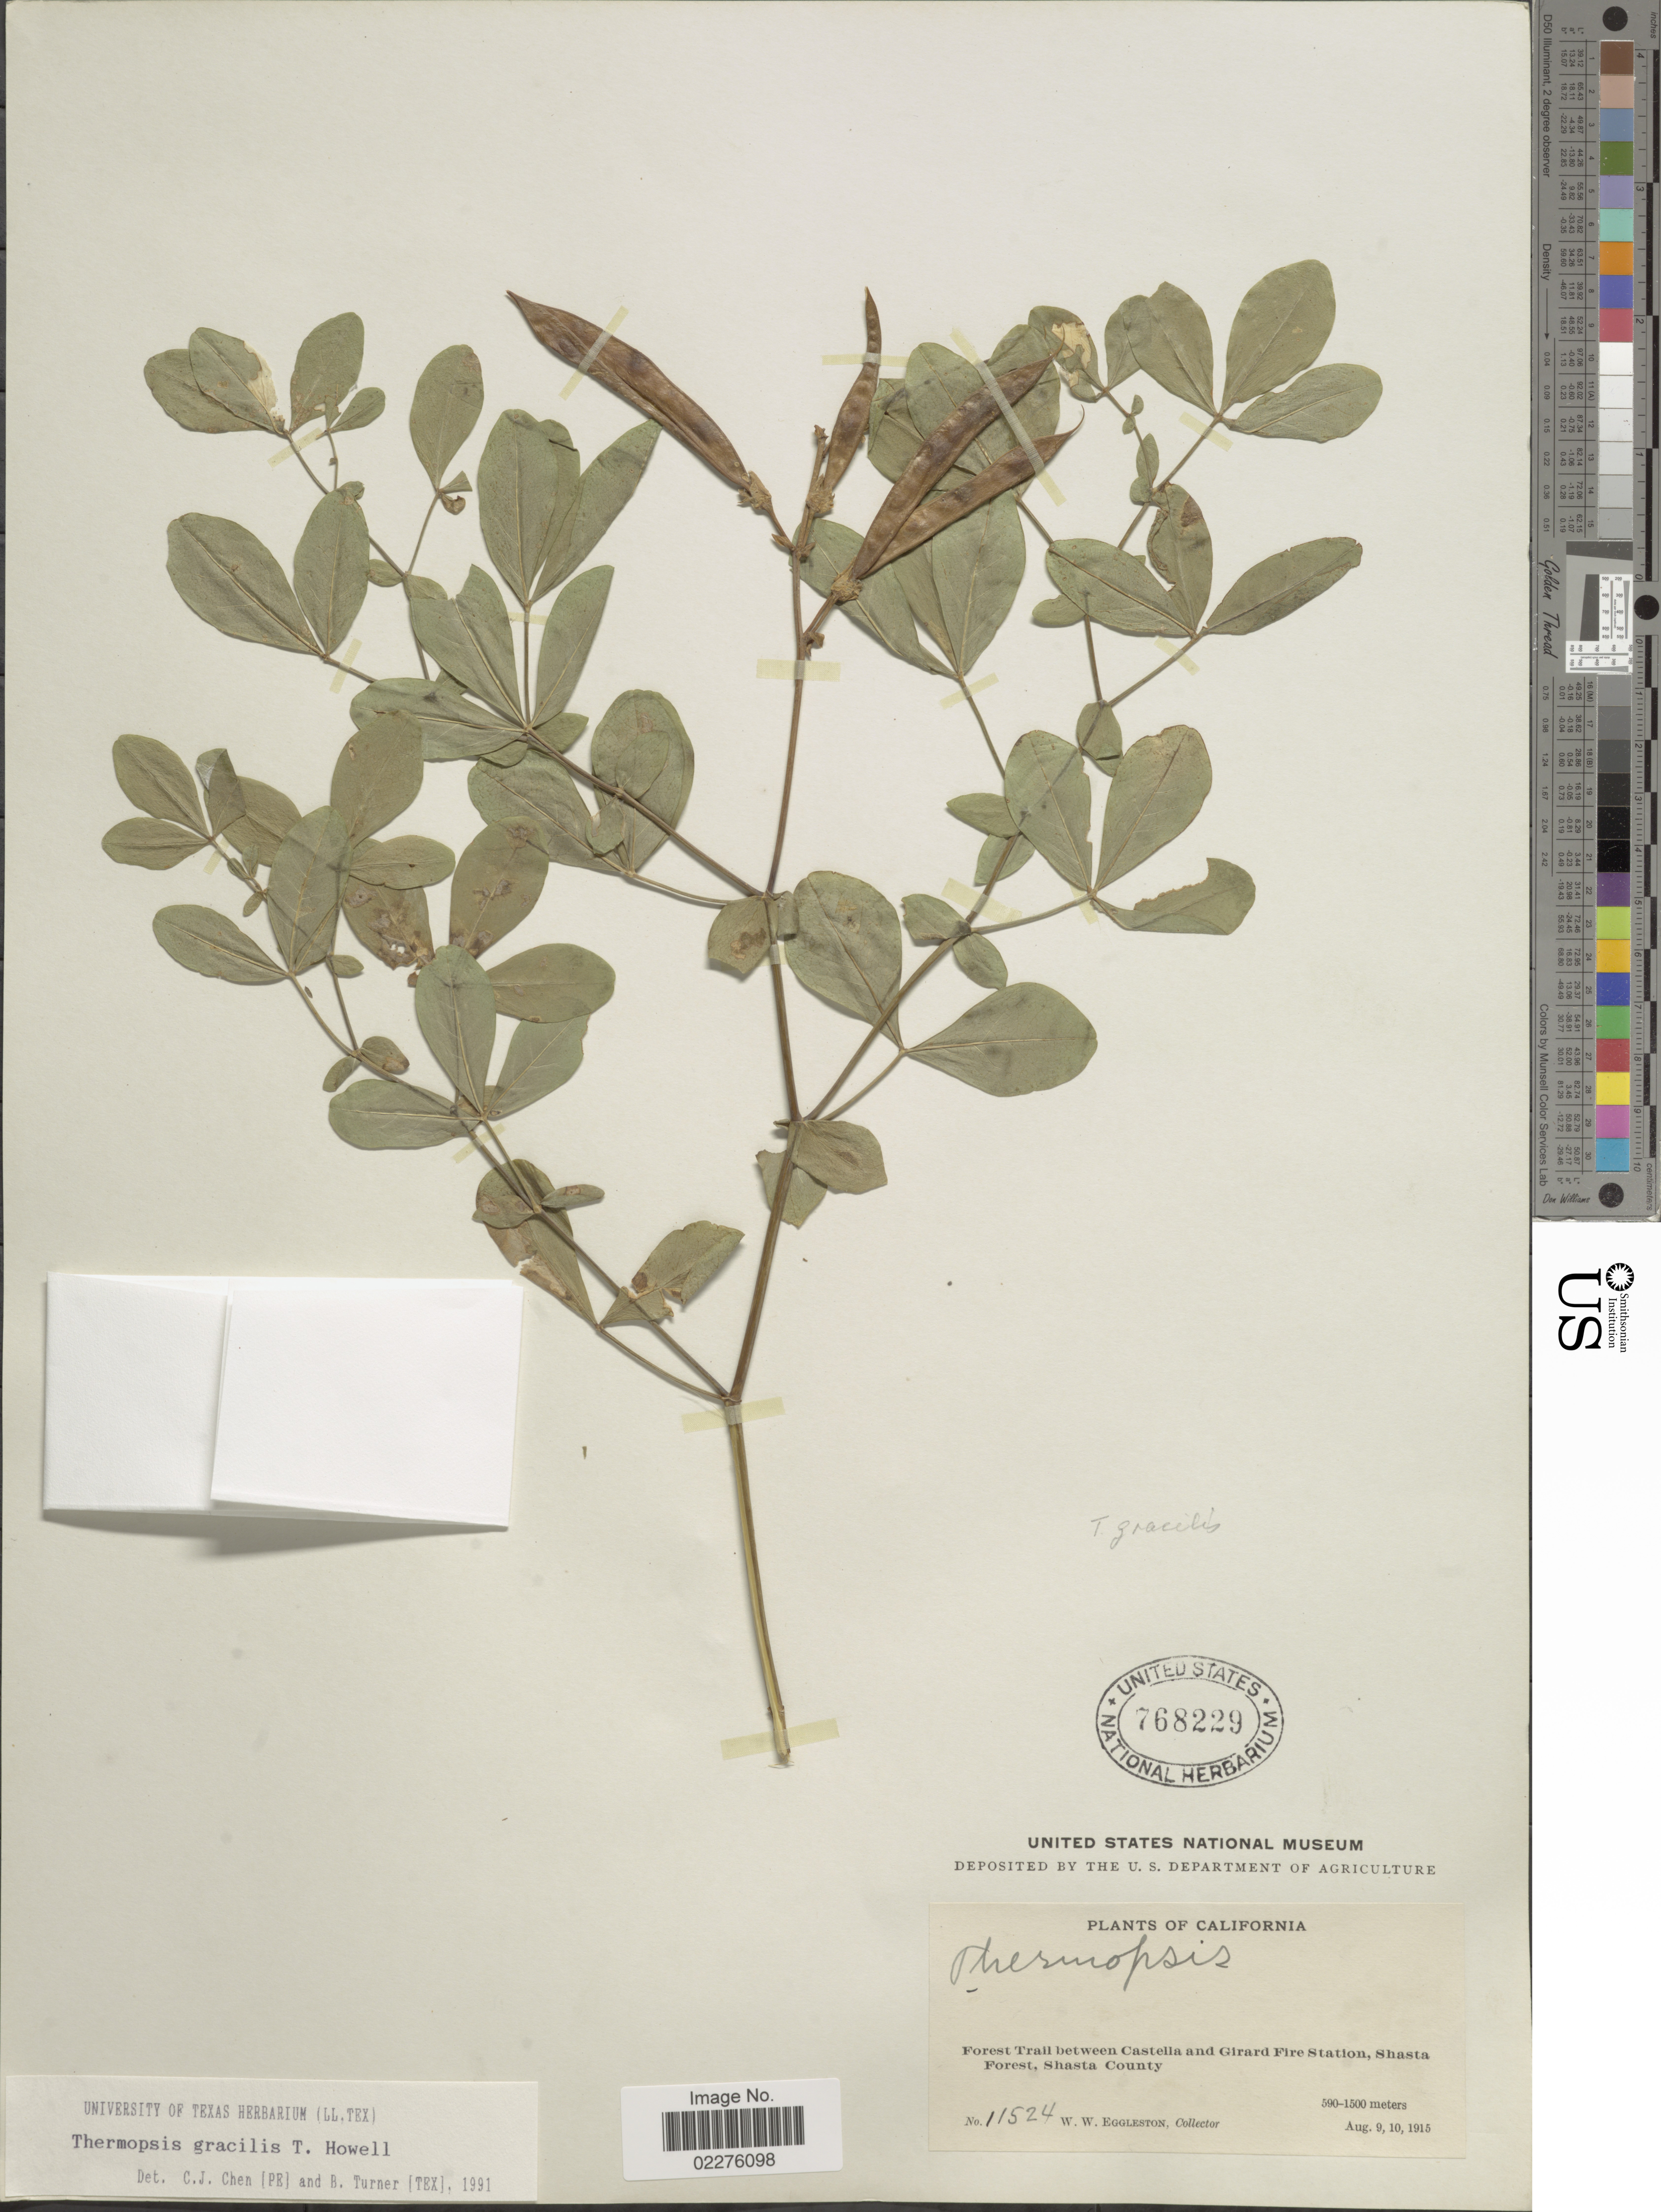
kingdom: Plantae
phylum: Tracheophyta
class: Magnoliopsida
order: Fabales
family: Fabaceae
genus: Thermopsis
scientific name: Thermopsis gracilis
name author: Howell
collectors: W. W. Eggleston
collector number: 11524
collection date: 1915-08-09/1915-08-10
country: United States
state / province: California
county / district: Shasta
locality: Forest Trail between Castelle and Girard Fire Station, Shasta Forest, Shasta County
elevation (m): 590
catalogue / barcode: US 768229